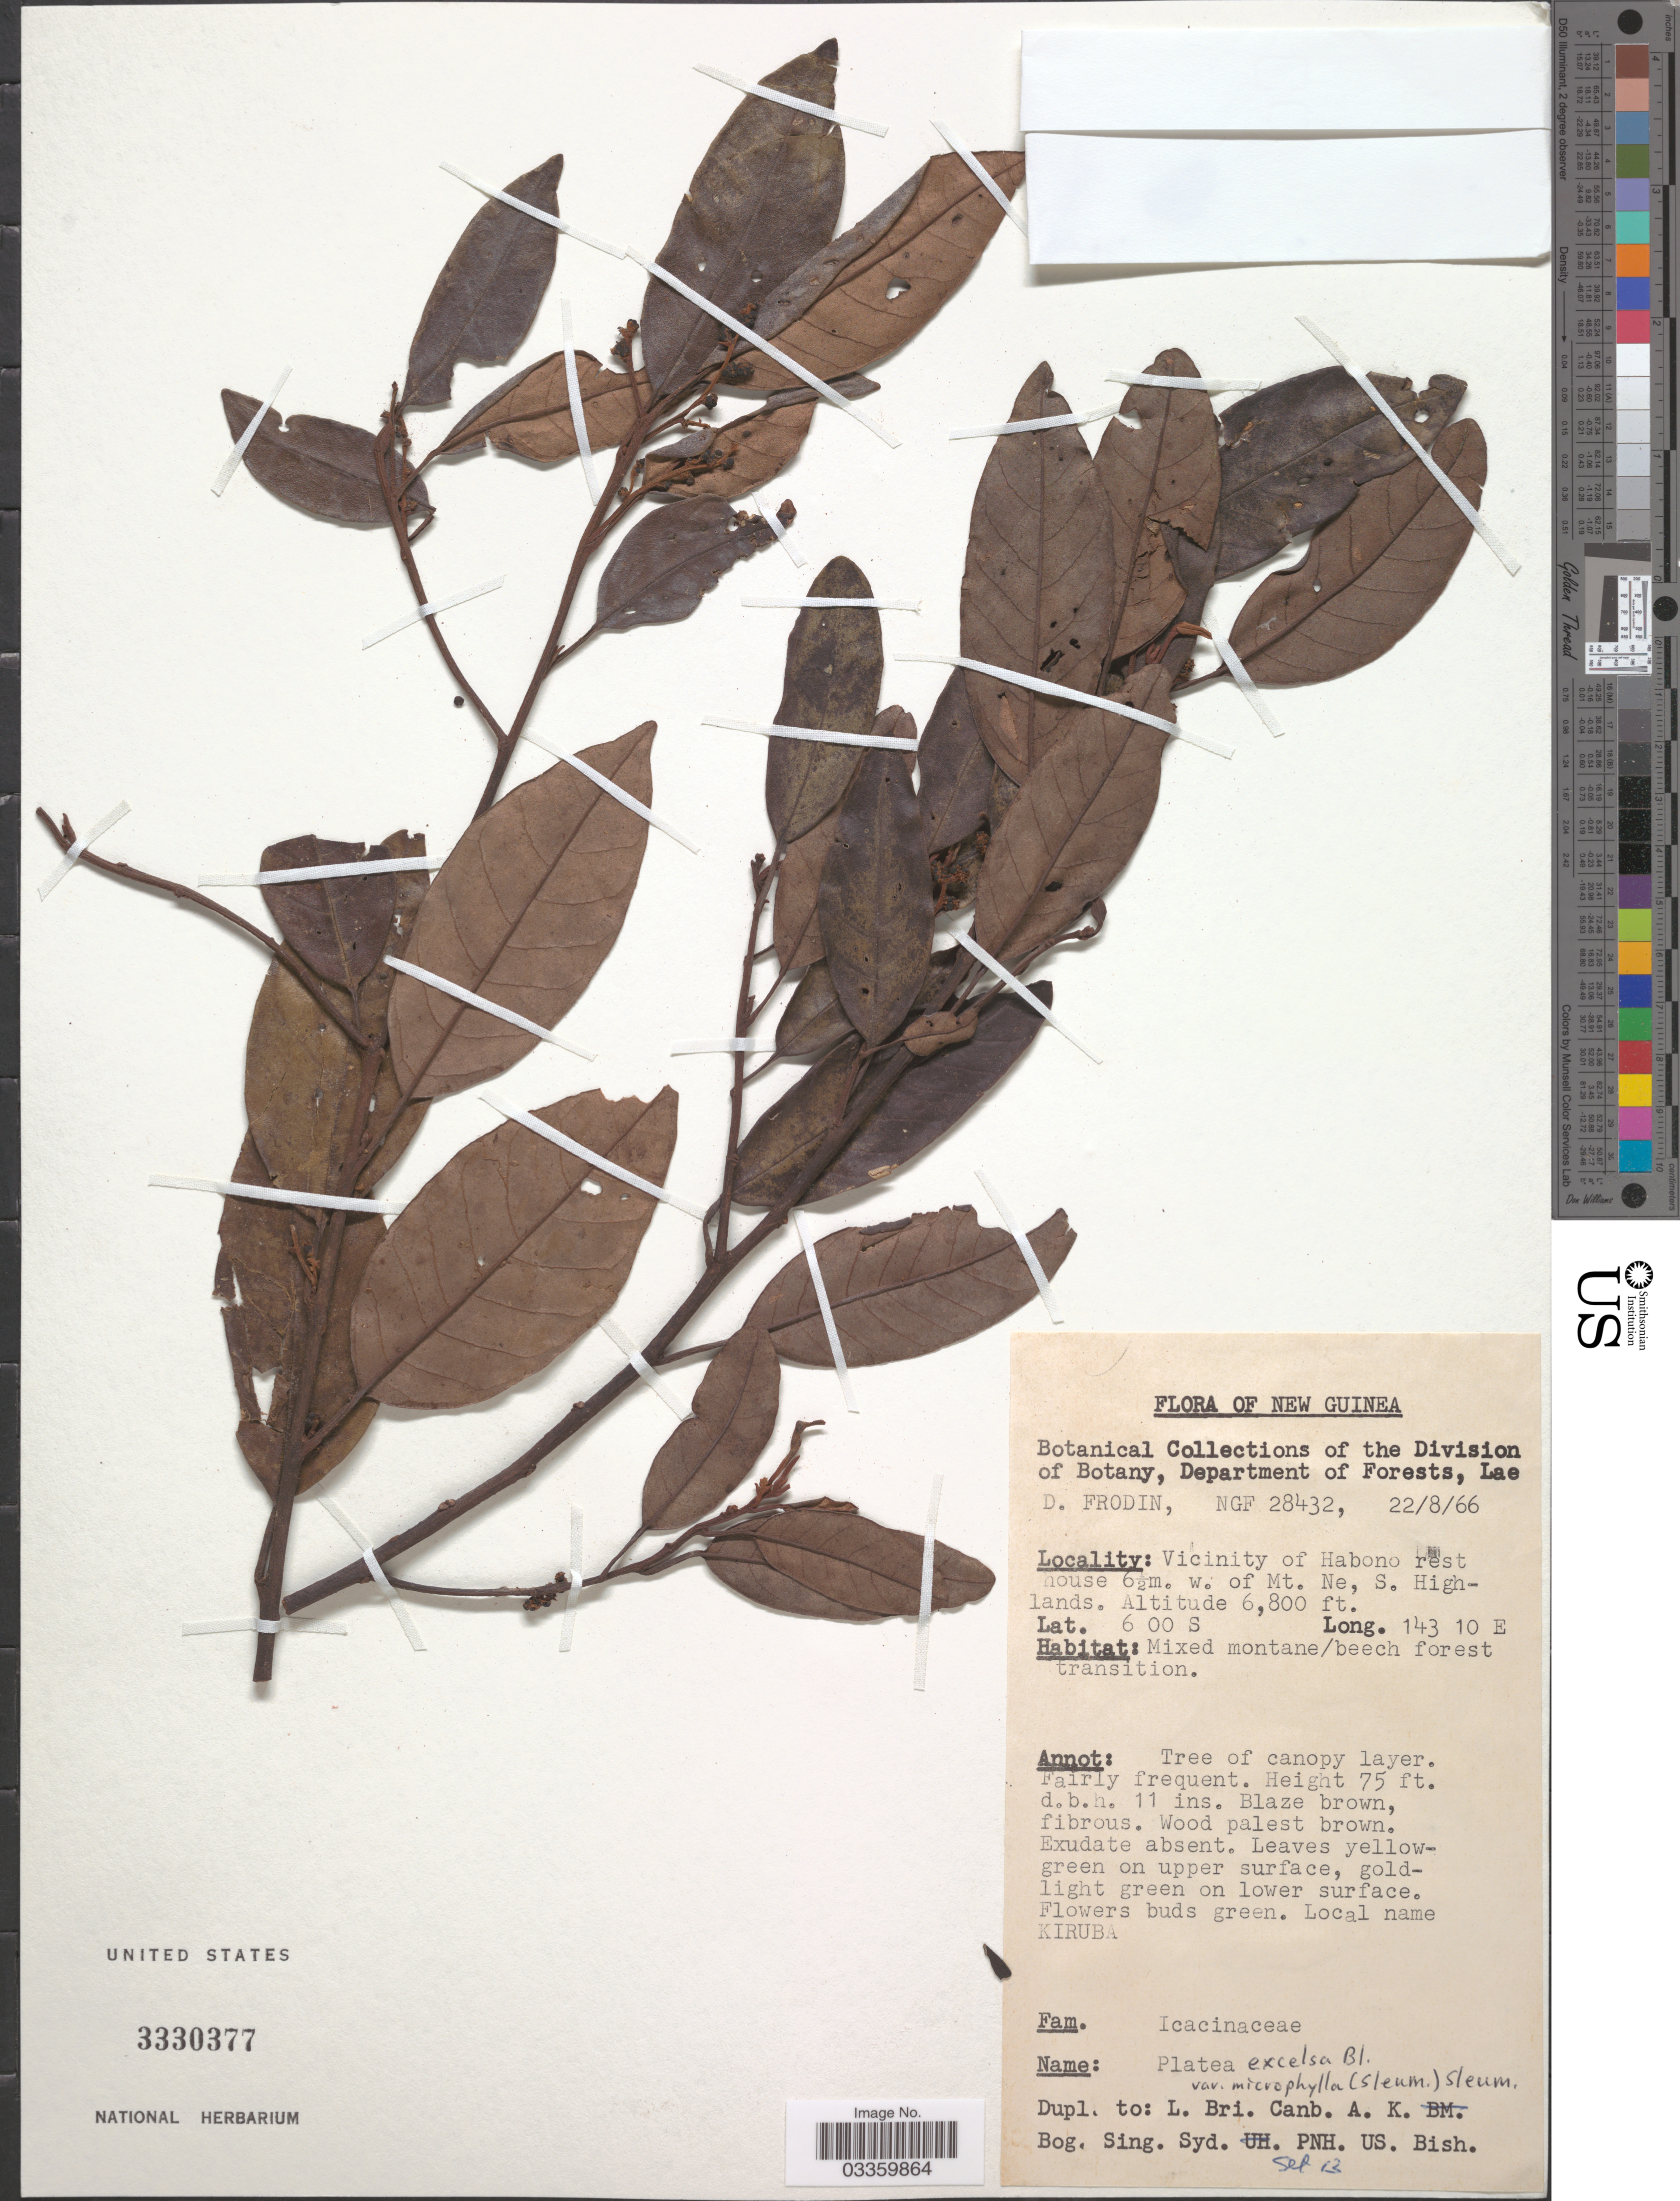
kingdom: Plantae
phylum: Tracheophyta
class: Magnoliopsida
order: Metteniusales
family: Metteniusaceae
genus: Platea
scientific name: Platea excelsa var. microphylla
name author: (Sleumer) Sleumer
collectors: D. G. Frodin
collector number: NGF 28432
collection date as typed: Transcribed d/m/y: 22/8/66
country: Papua New Guinea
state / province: Southern Highlands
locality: New Guinea. Vicinity of Habono rest house 6½m. w. of Mt. Ne, S. Highlands.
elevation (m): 2073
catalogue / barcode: US 3330377